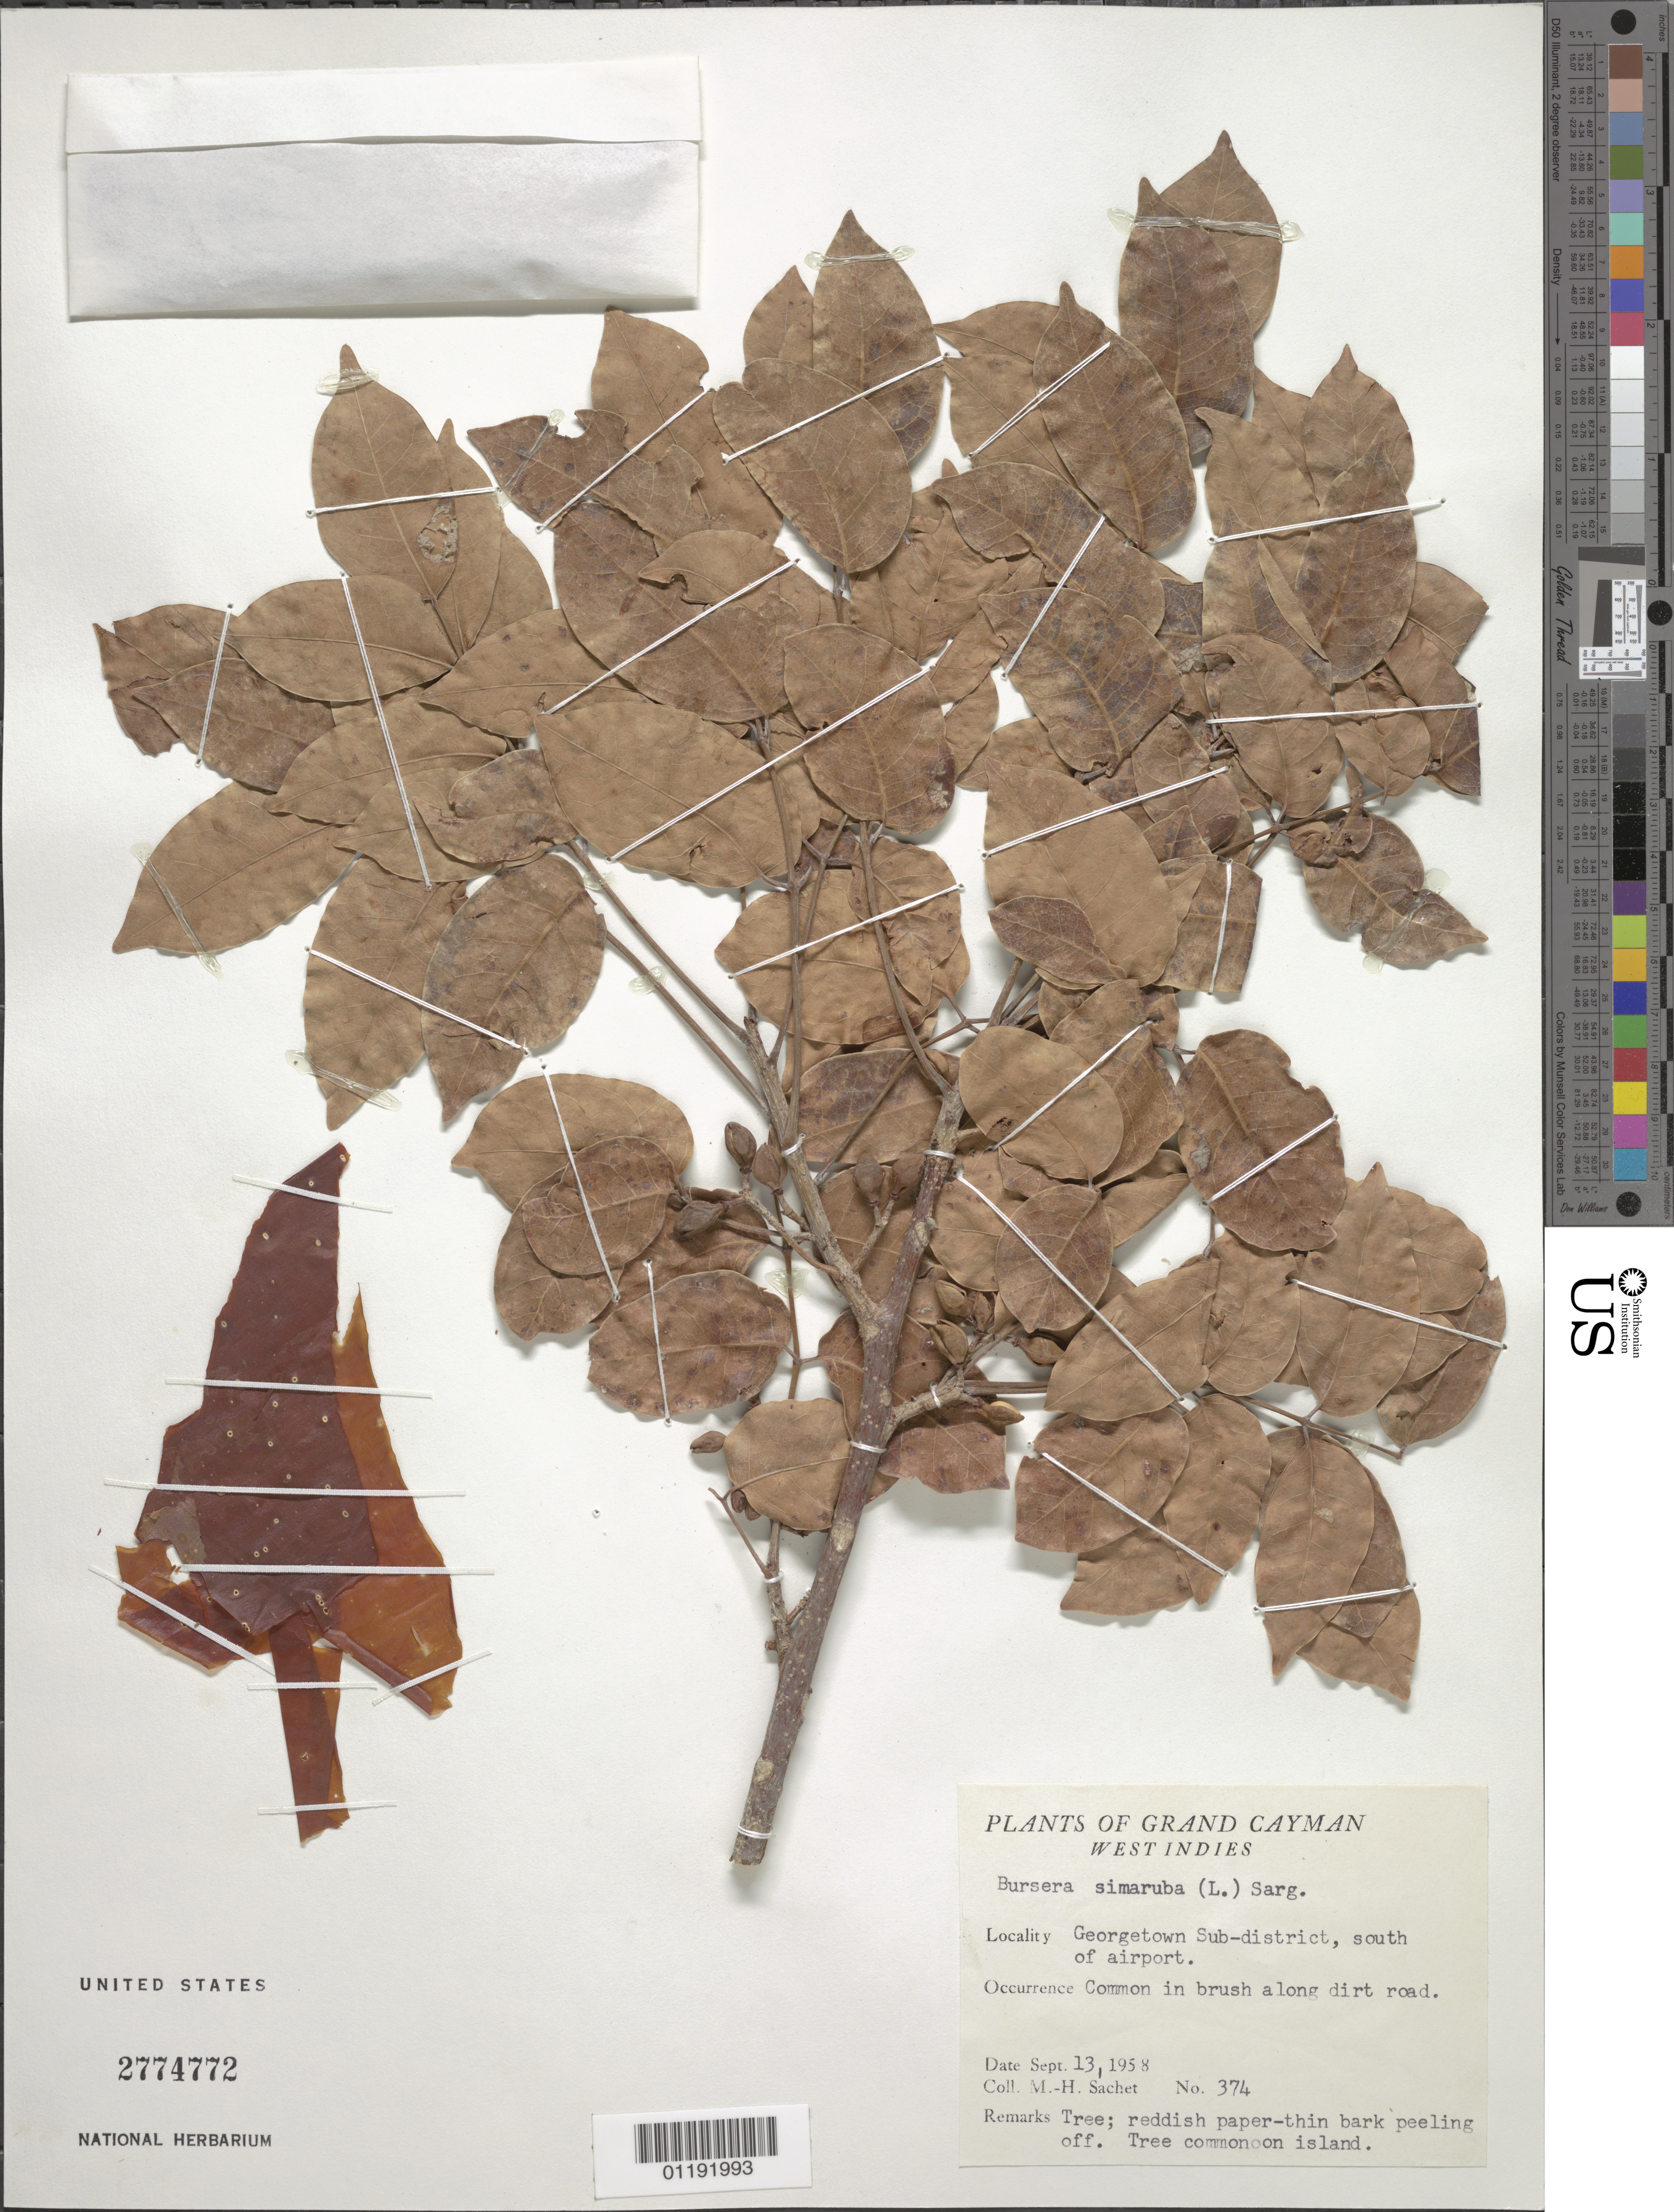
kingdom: Plantae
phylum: Tracheophyta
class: Magnoliopsida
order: Sapindales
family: Burseraceae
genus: Bursera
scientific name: Bursera simaruba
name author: (L.) Sarg.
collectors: M.-H. Sachet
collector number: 374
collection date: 1958-09-13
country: Cayman Islands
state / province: Grand Caymen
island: Grand Cayman Island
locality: S of airport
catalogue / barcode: US 2774772